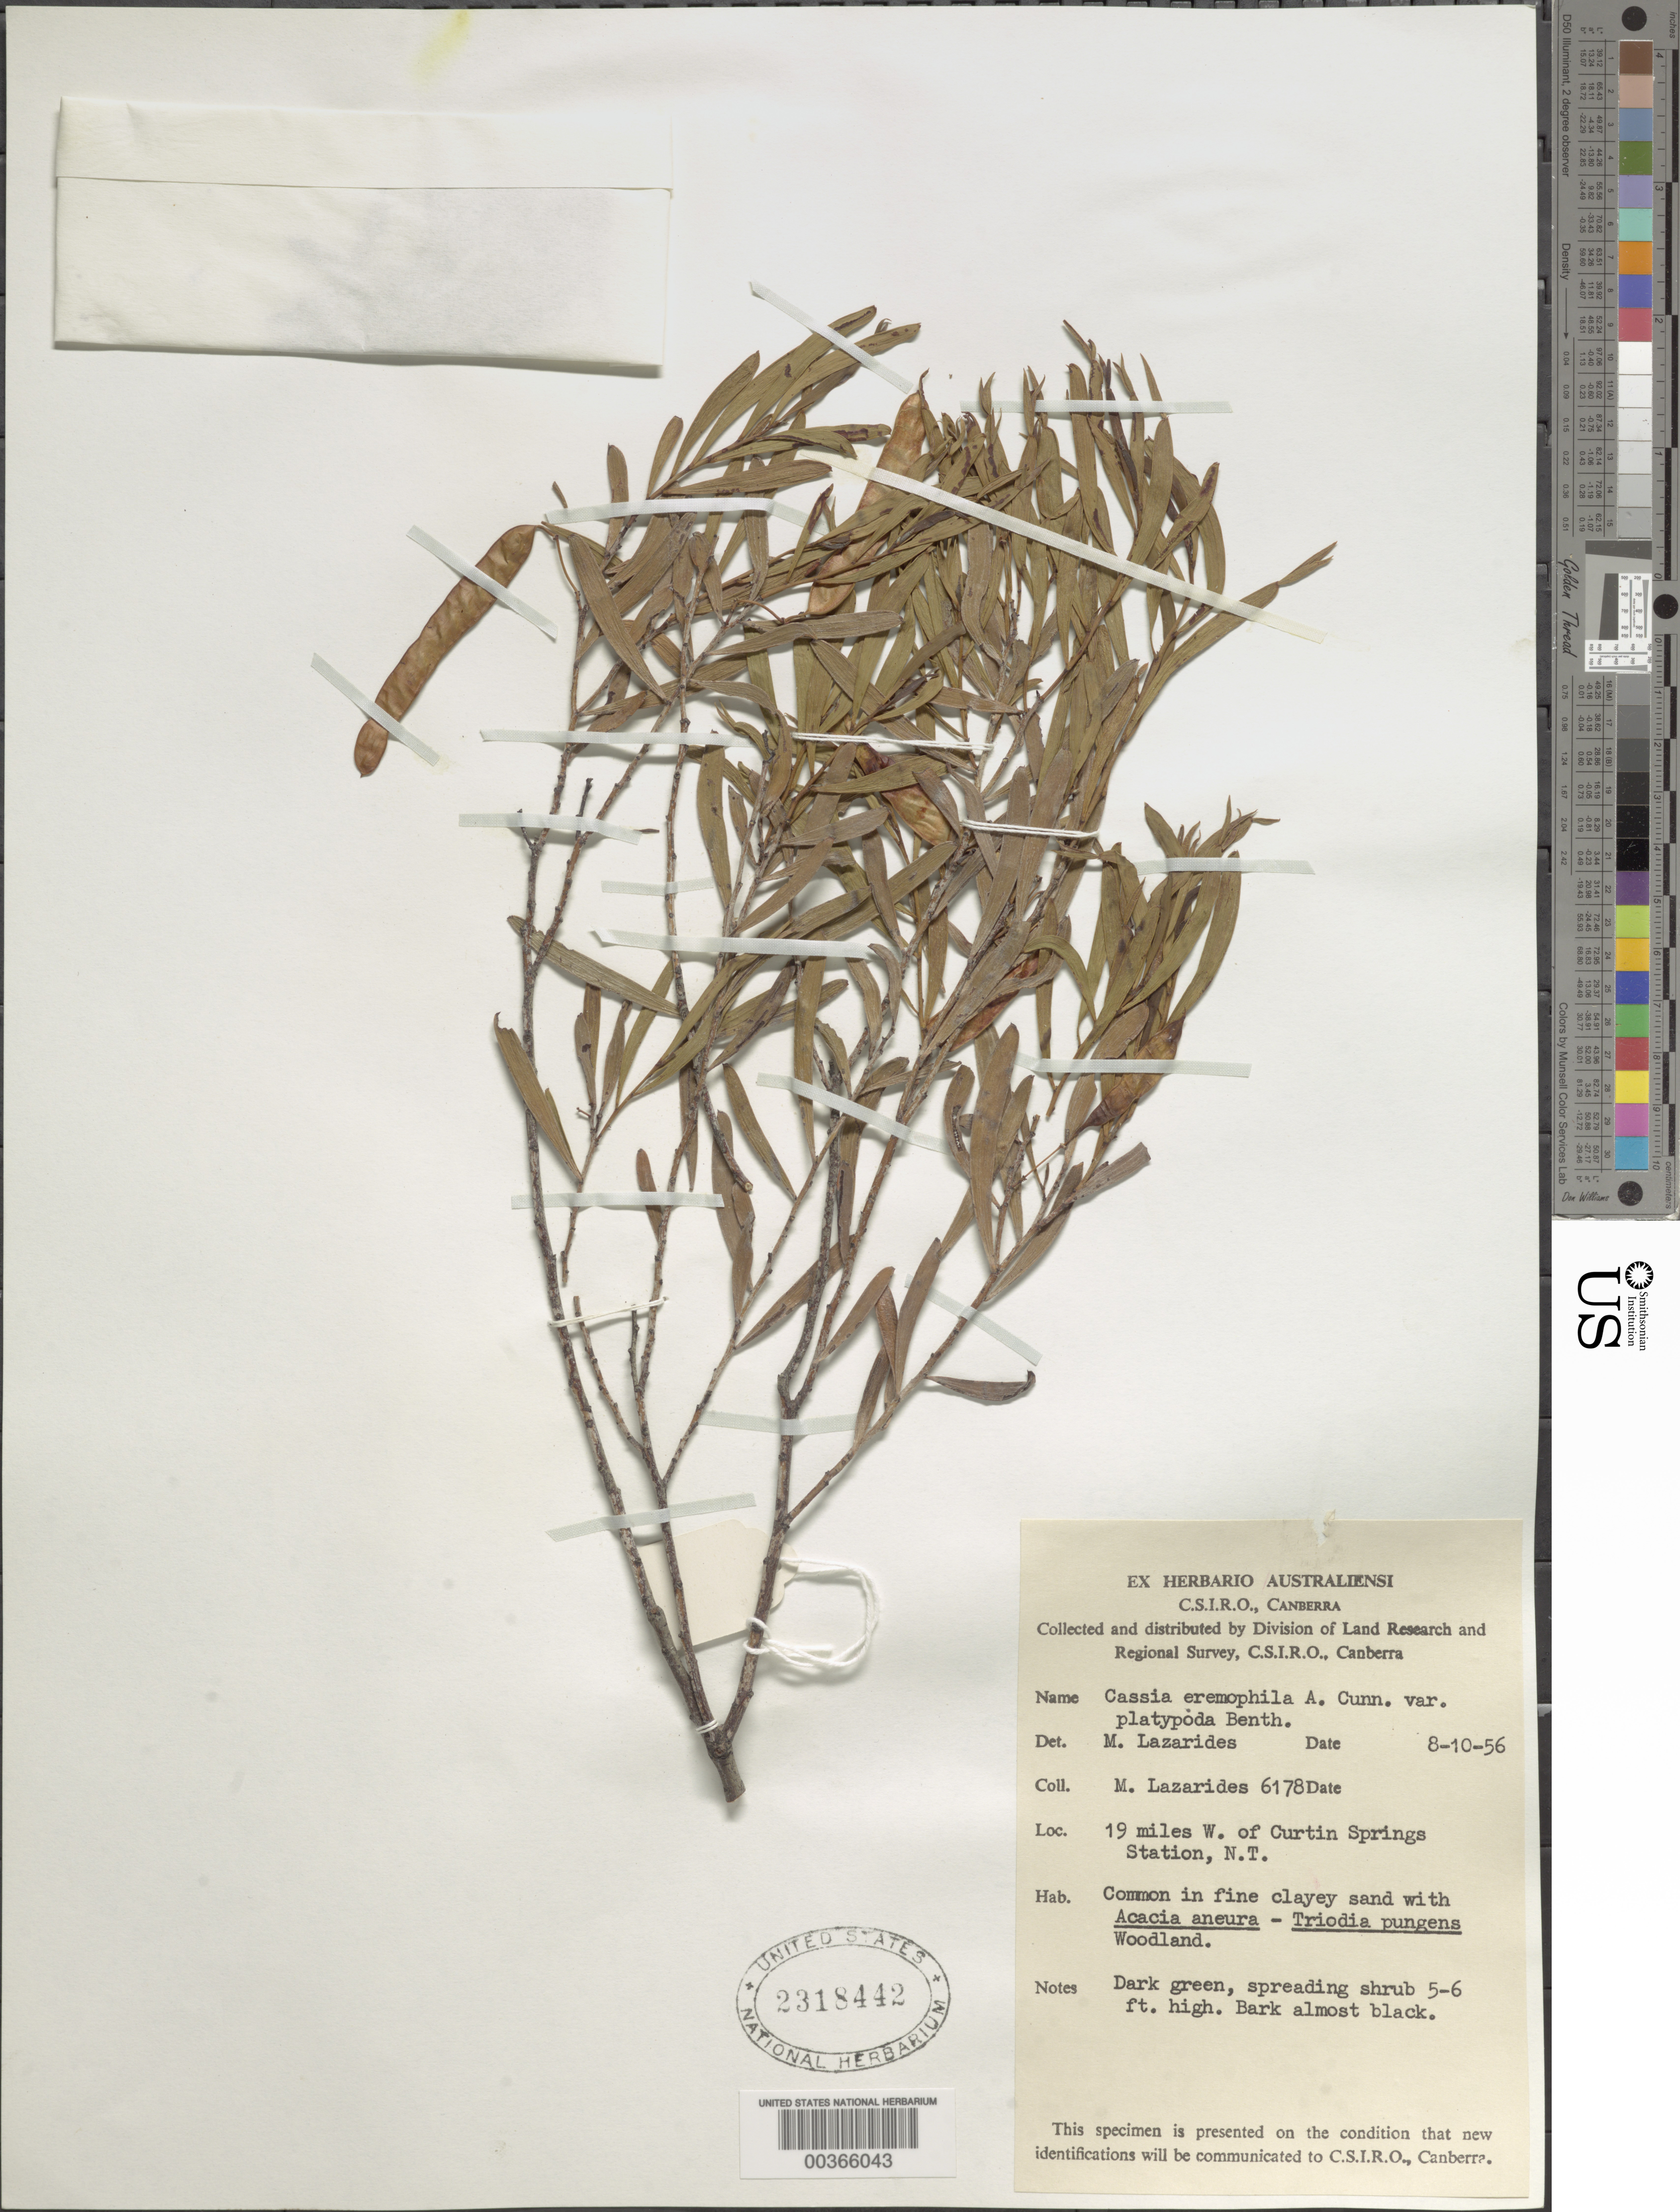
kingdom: Plantae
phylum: Tracheophyta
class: Magnoliopsida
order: Fabales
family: Fabaceae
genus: Senna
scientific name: Senna artemisioides subsp. petiolaris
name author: Randell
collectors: M. Lazarides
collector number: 6178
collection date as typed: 08 Oct 1956 or 10 Aug 1956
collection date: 1956-08-10 or 1956-10-08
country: Australia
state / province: Northern Territory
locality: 19 mi w of curtin springs station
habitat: In fine clayey sand; woodland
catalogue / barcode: US 2318442